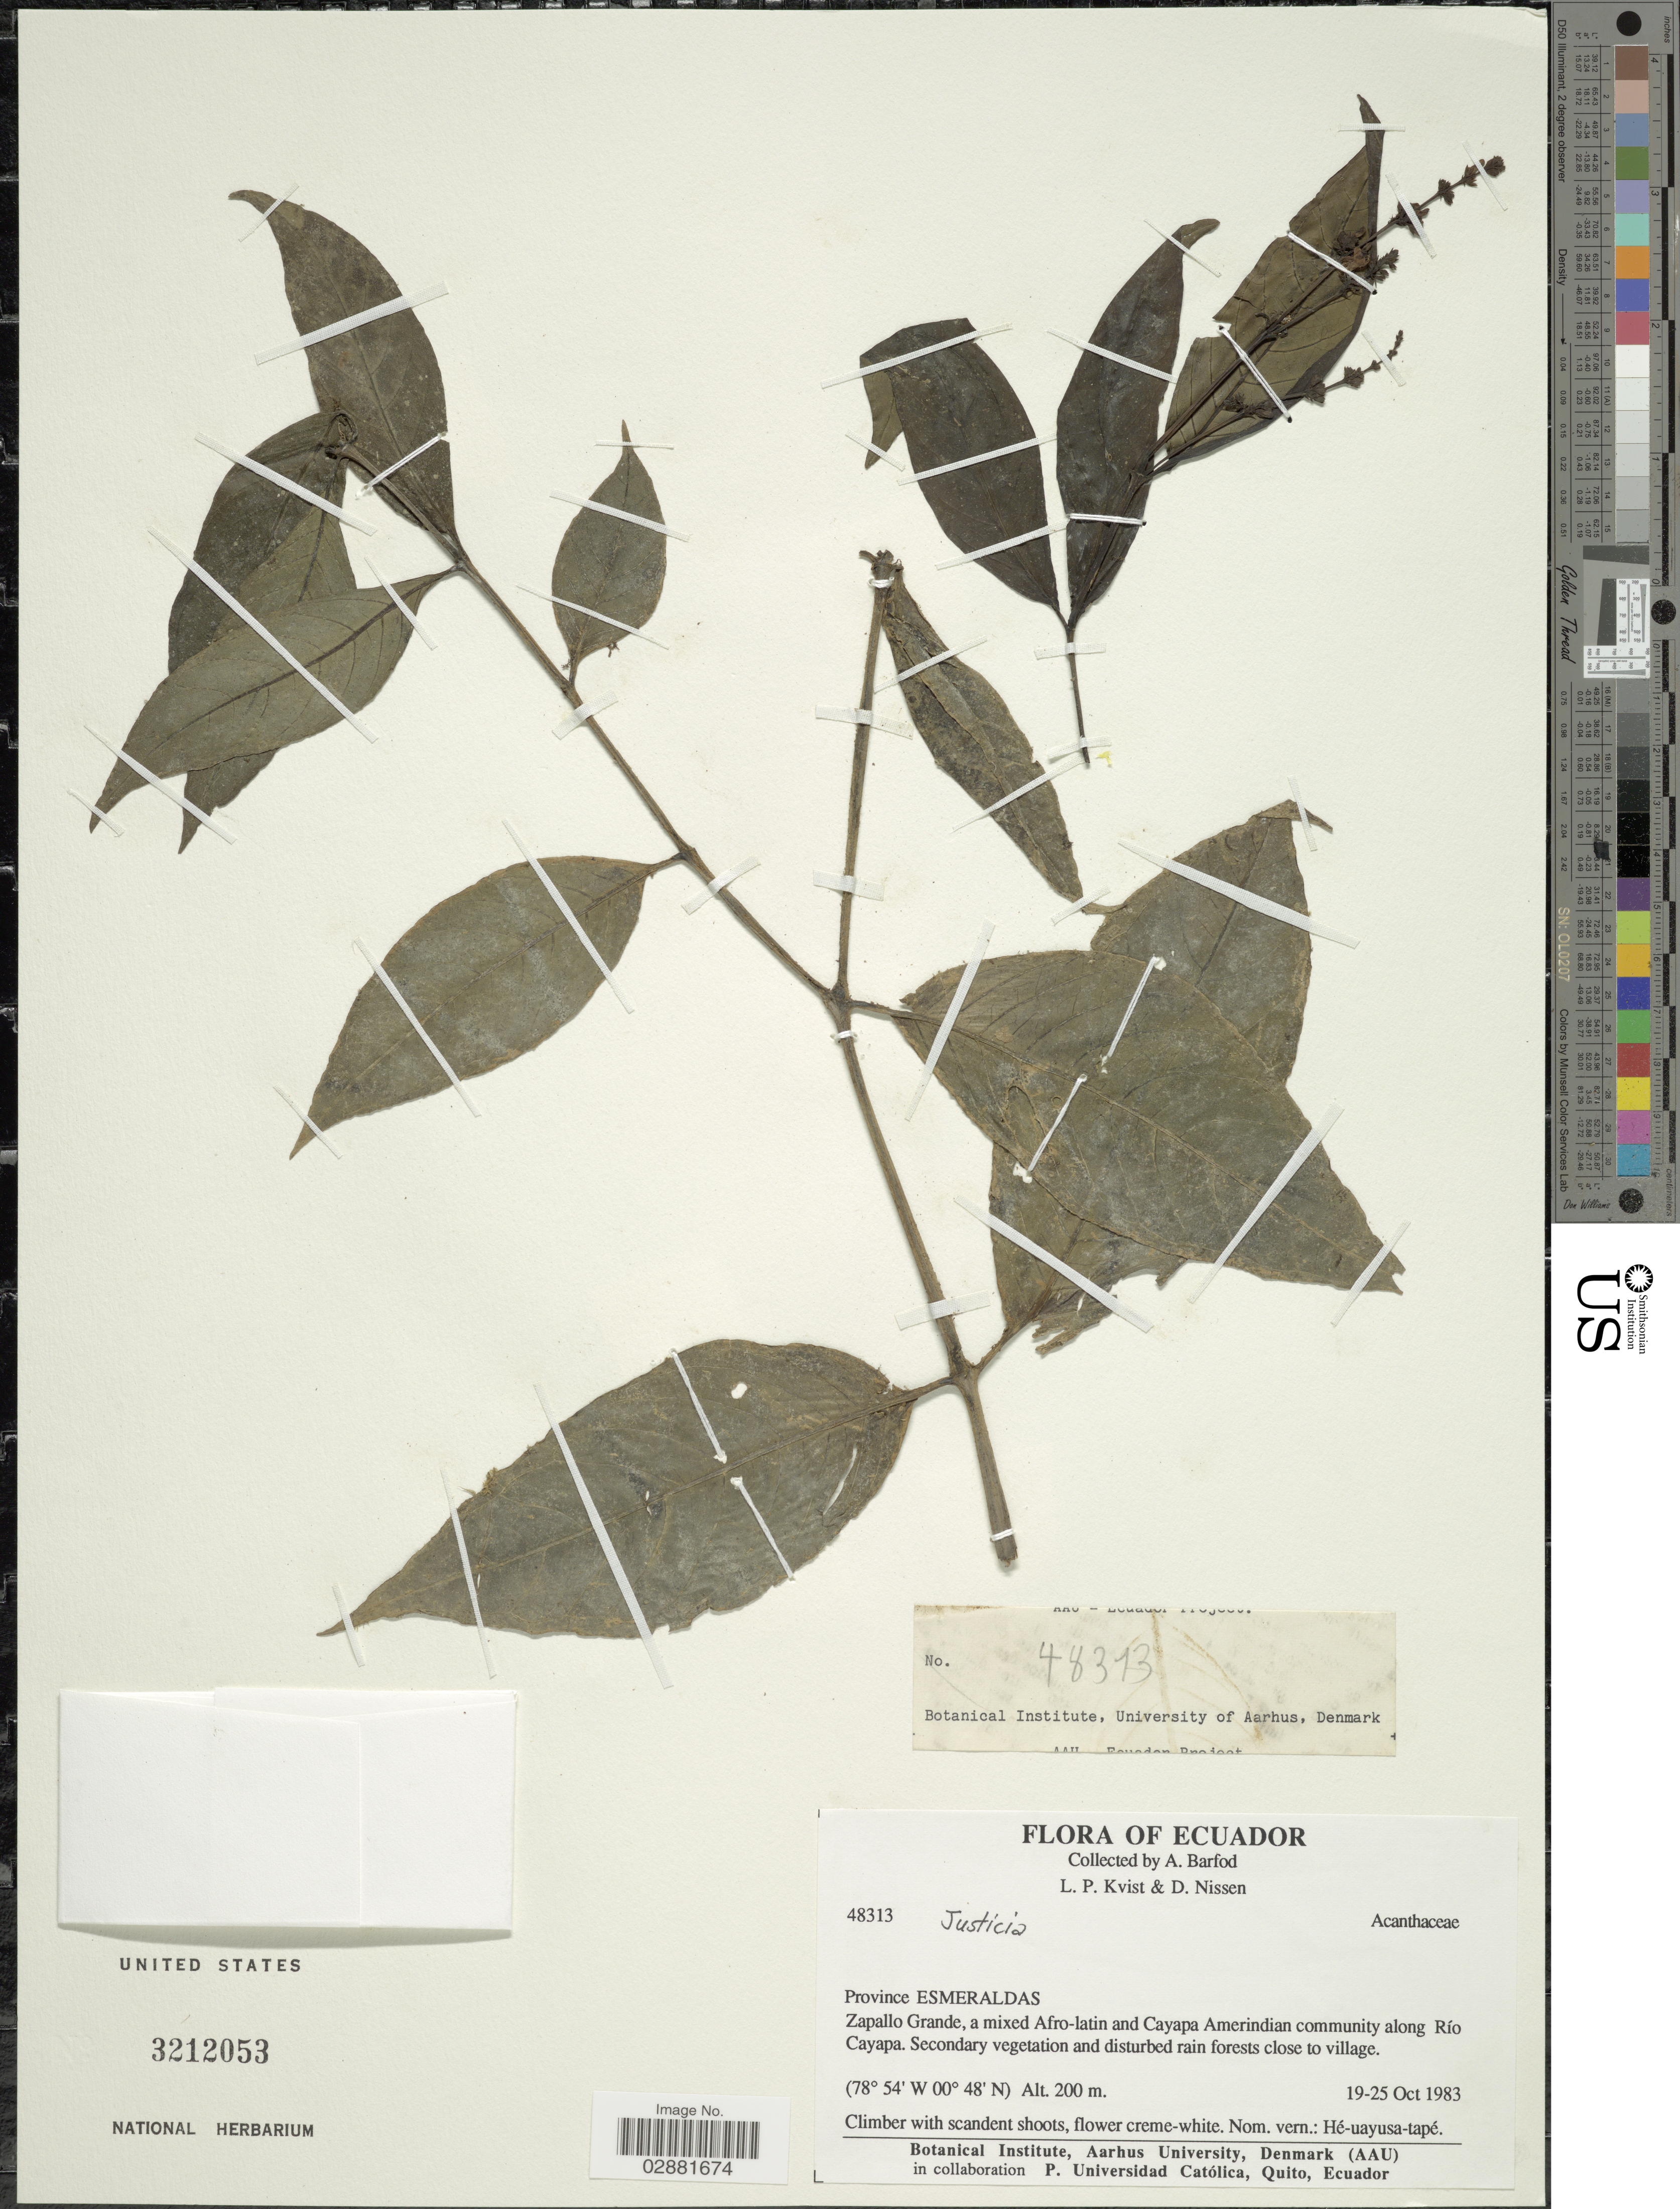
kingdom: Plantae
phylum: Tracheophyta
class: Magnoliopsida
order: Lamiales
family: Acanthaceae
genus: Justicia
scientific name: Justicia sp.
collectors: A. Barfod, L. P. Kvist & D. Nissen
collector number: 48313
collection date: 1983-10-19/1983-10-25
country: Ecuador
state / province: Esmeraldas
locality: Zapallo Grande, a mixed Afro-latin and Cayapa Amerindian community along Río Cayapa.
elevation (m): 200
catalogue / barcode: US 3212053